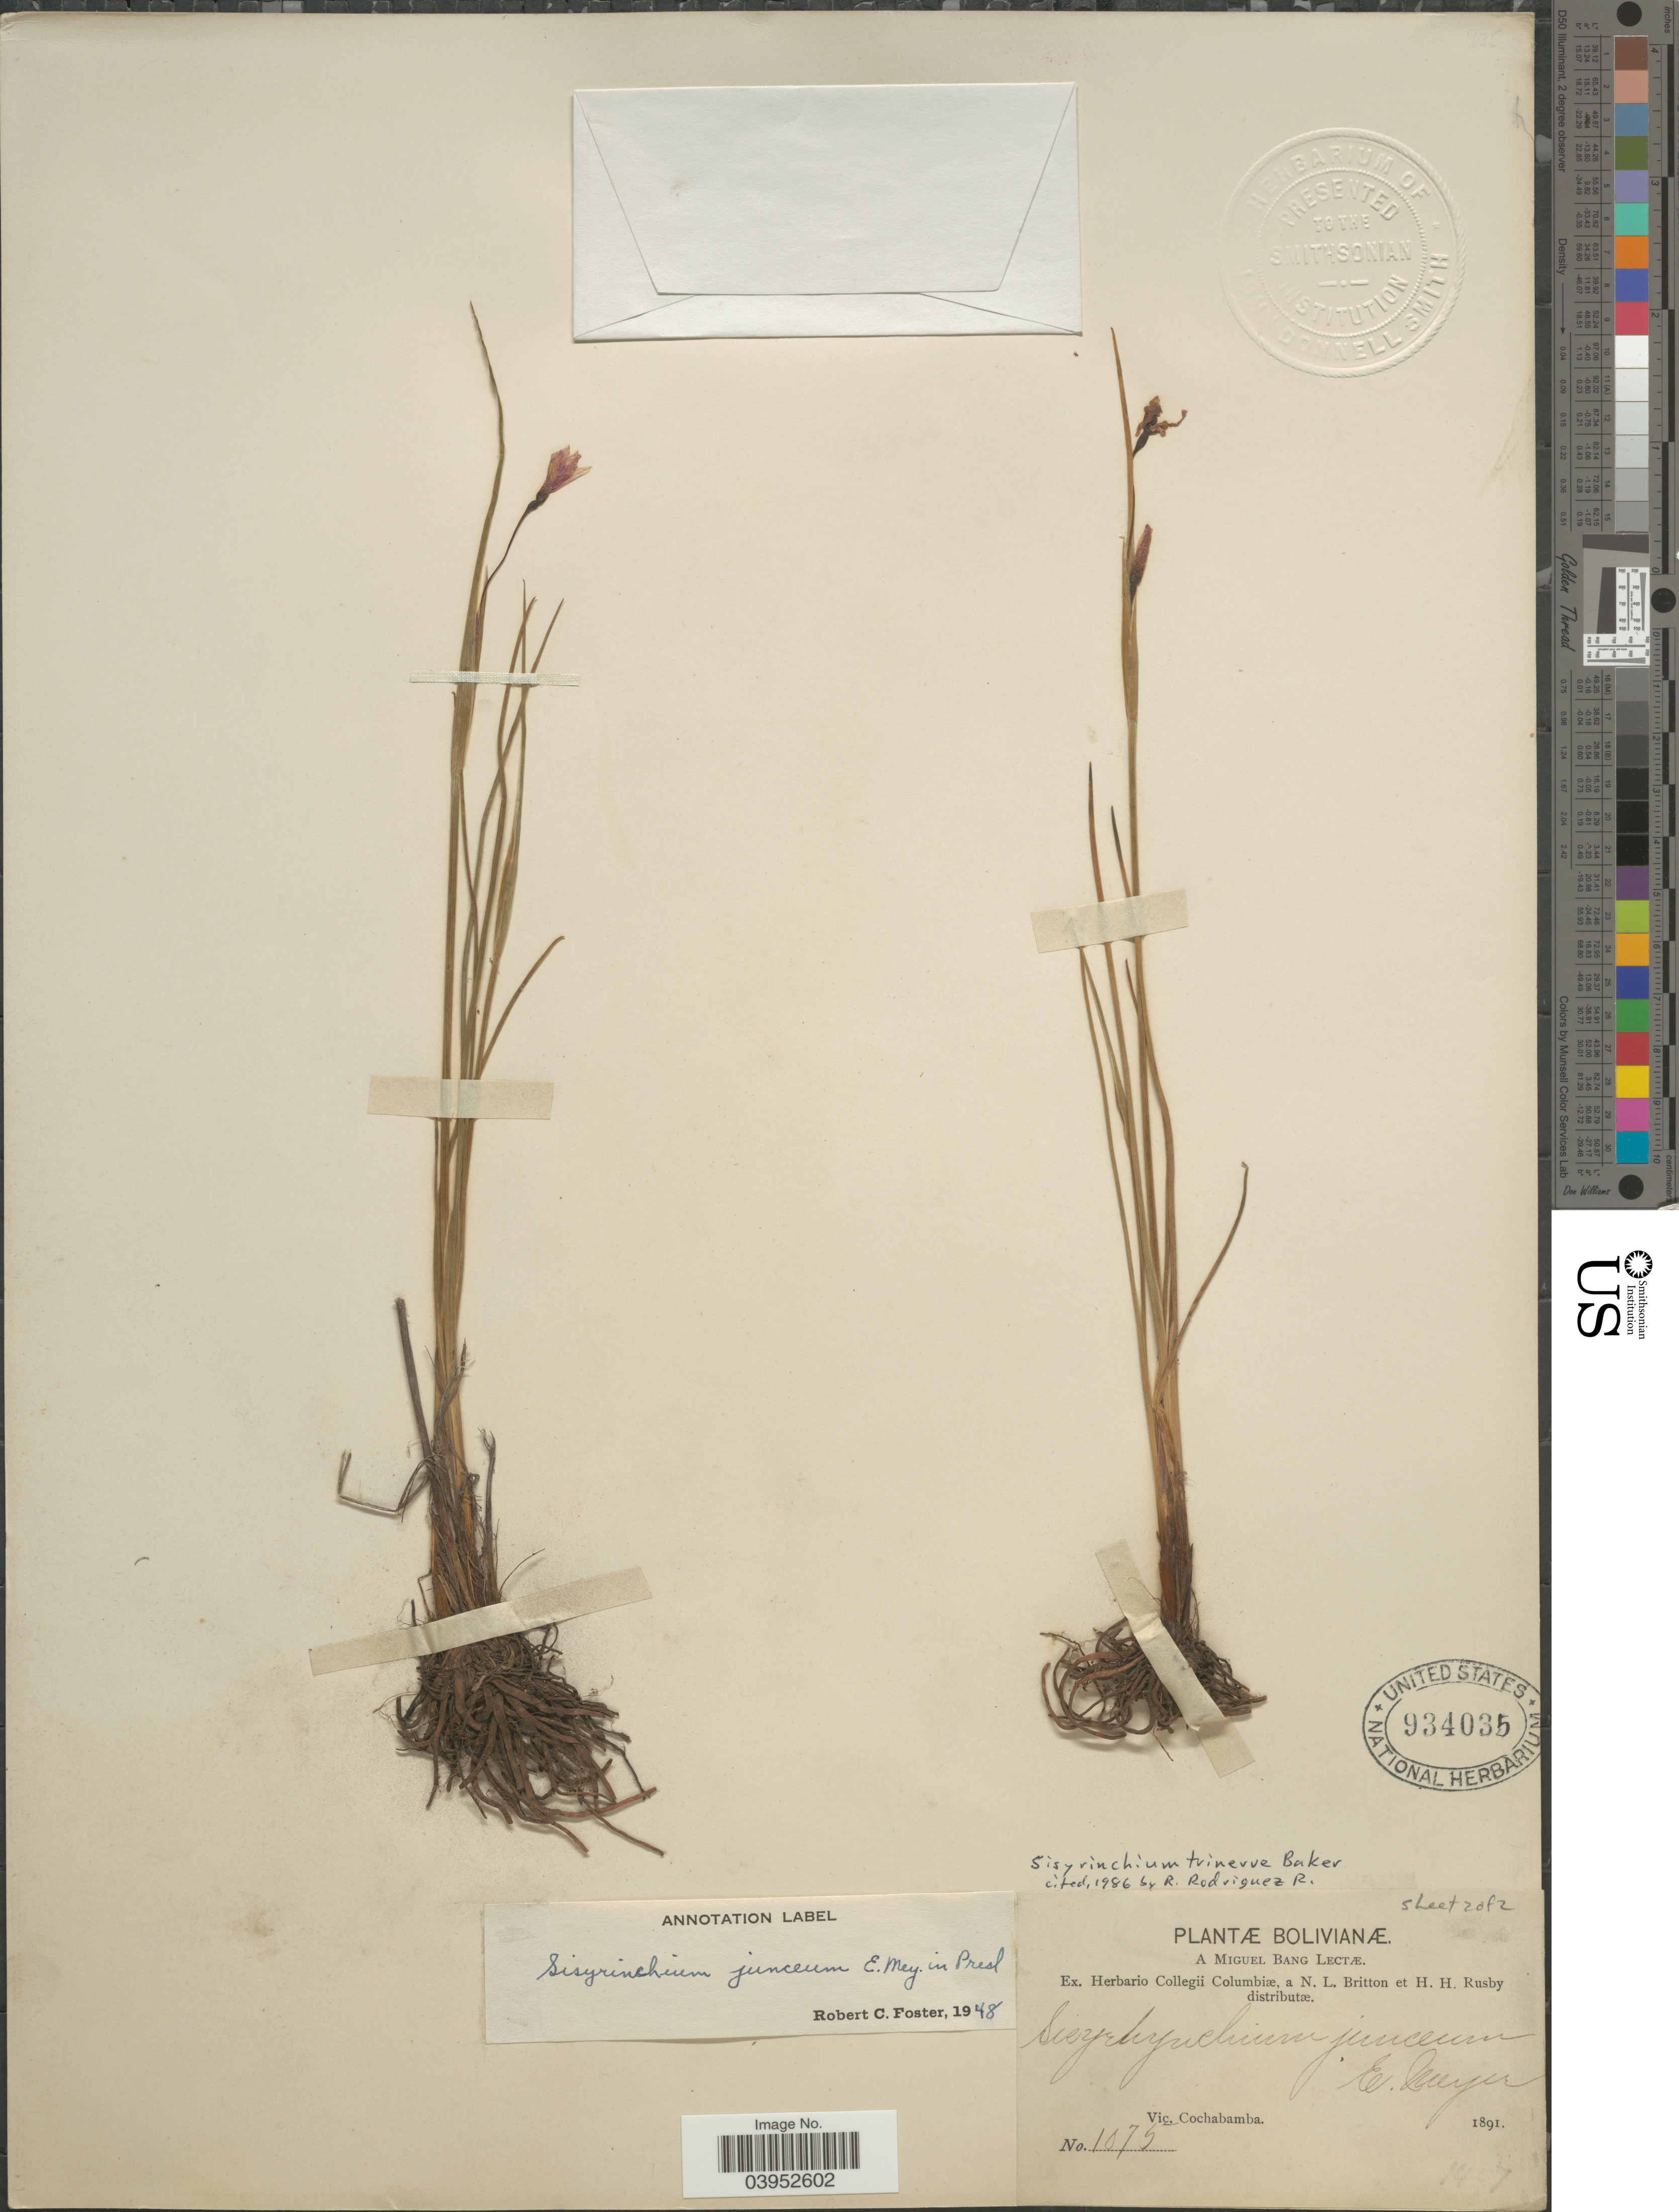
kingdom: Plantae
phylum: Tracheophyta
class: Liliopsida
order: Asparagales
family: Iridaceae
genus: Sisyrinchium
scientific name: Sisyrinchium trinerve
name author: Baker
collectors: M. Bang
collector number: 1075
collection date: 1891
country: Bolivia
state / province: Cochabamba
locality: Vic. Cochabamba.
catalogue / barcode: US 934035